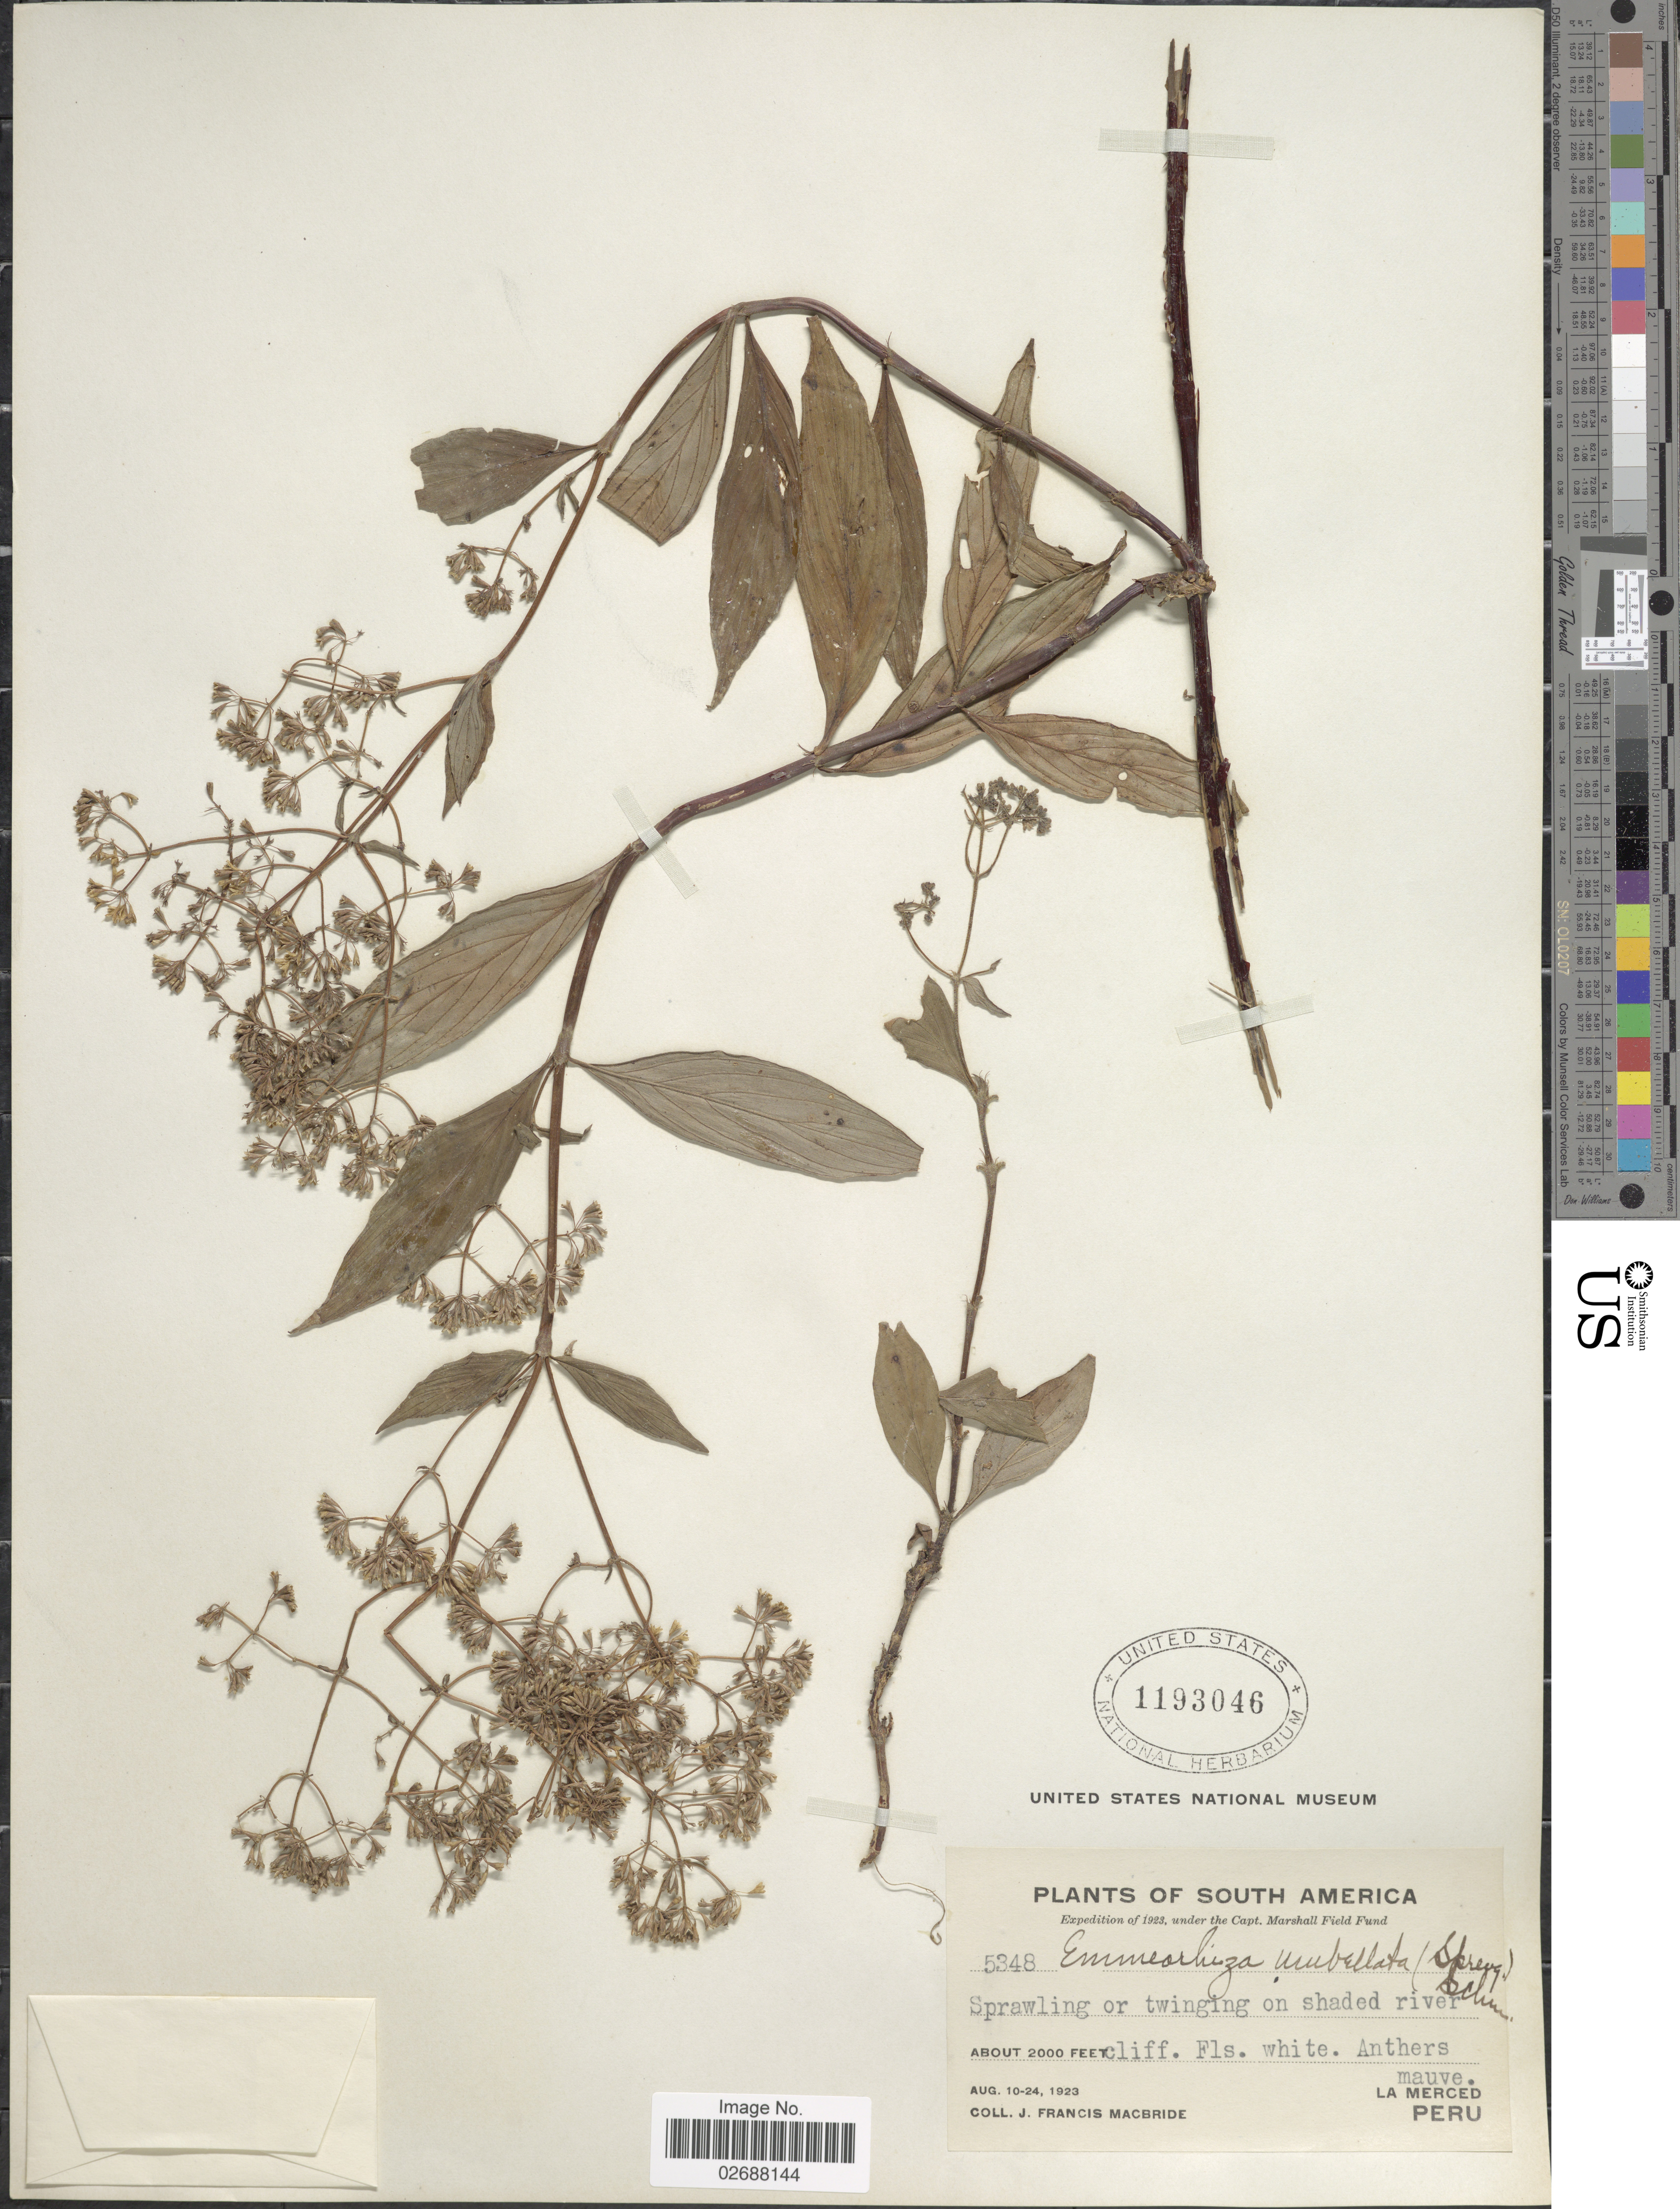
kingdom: Plantae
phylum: Tracheophyta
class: Magnoliopsida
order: Gentianales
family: Rubiaceae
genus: Emmeorhiza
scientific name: Emmeorhiza umbellata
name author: (Spreng.) K. Schum.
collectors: J. F. Macbride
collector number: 5348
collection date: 1923-08-10/1923-08-24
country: Peru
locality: Anthers mauve, La Merced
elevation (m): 610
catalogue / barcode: US 1193046